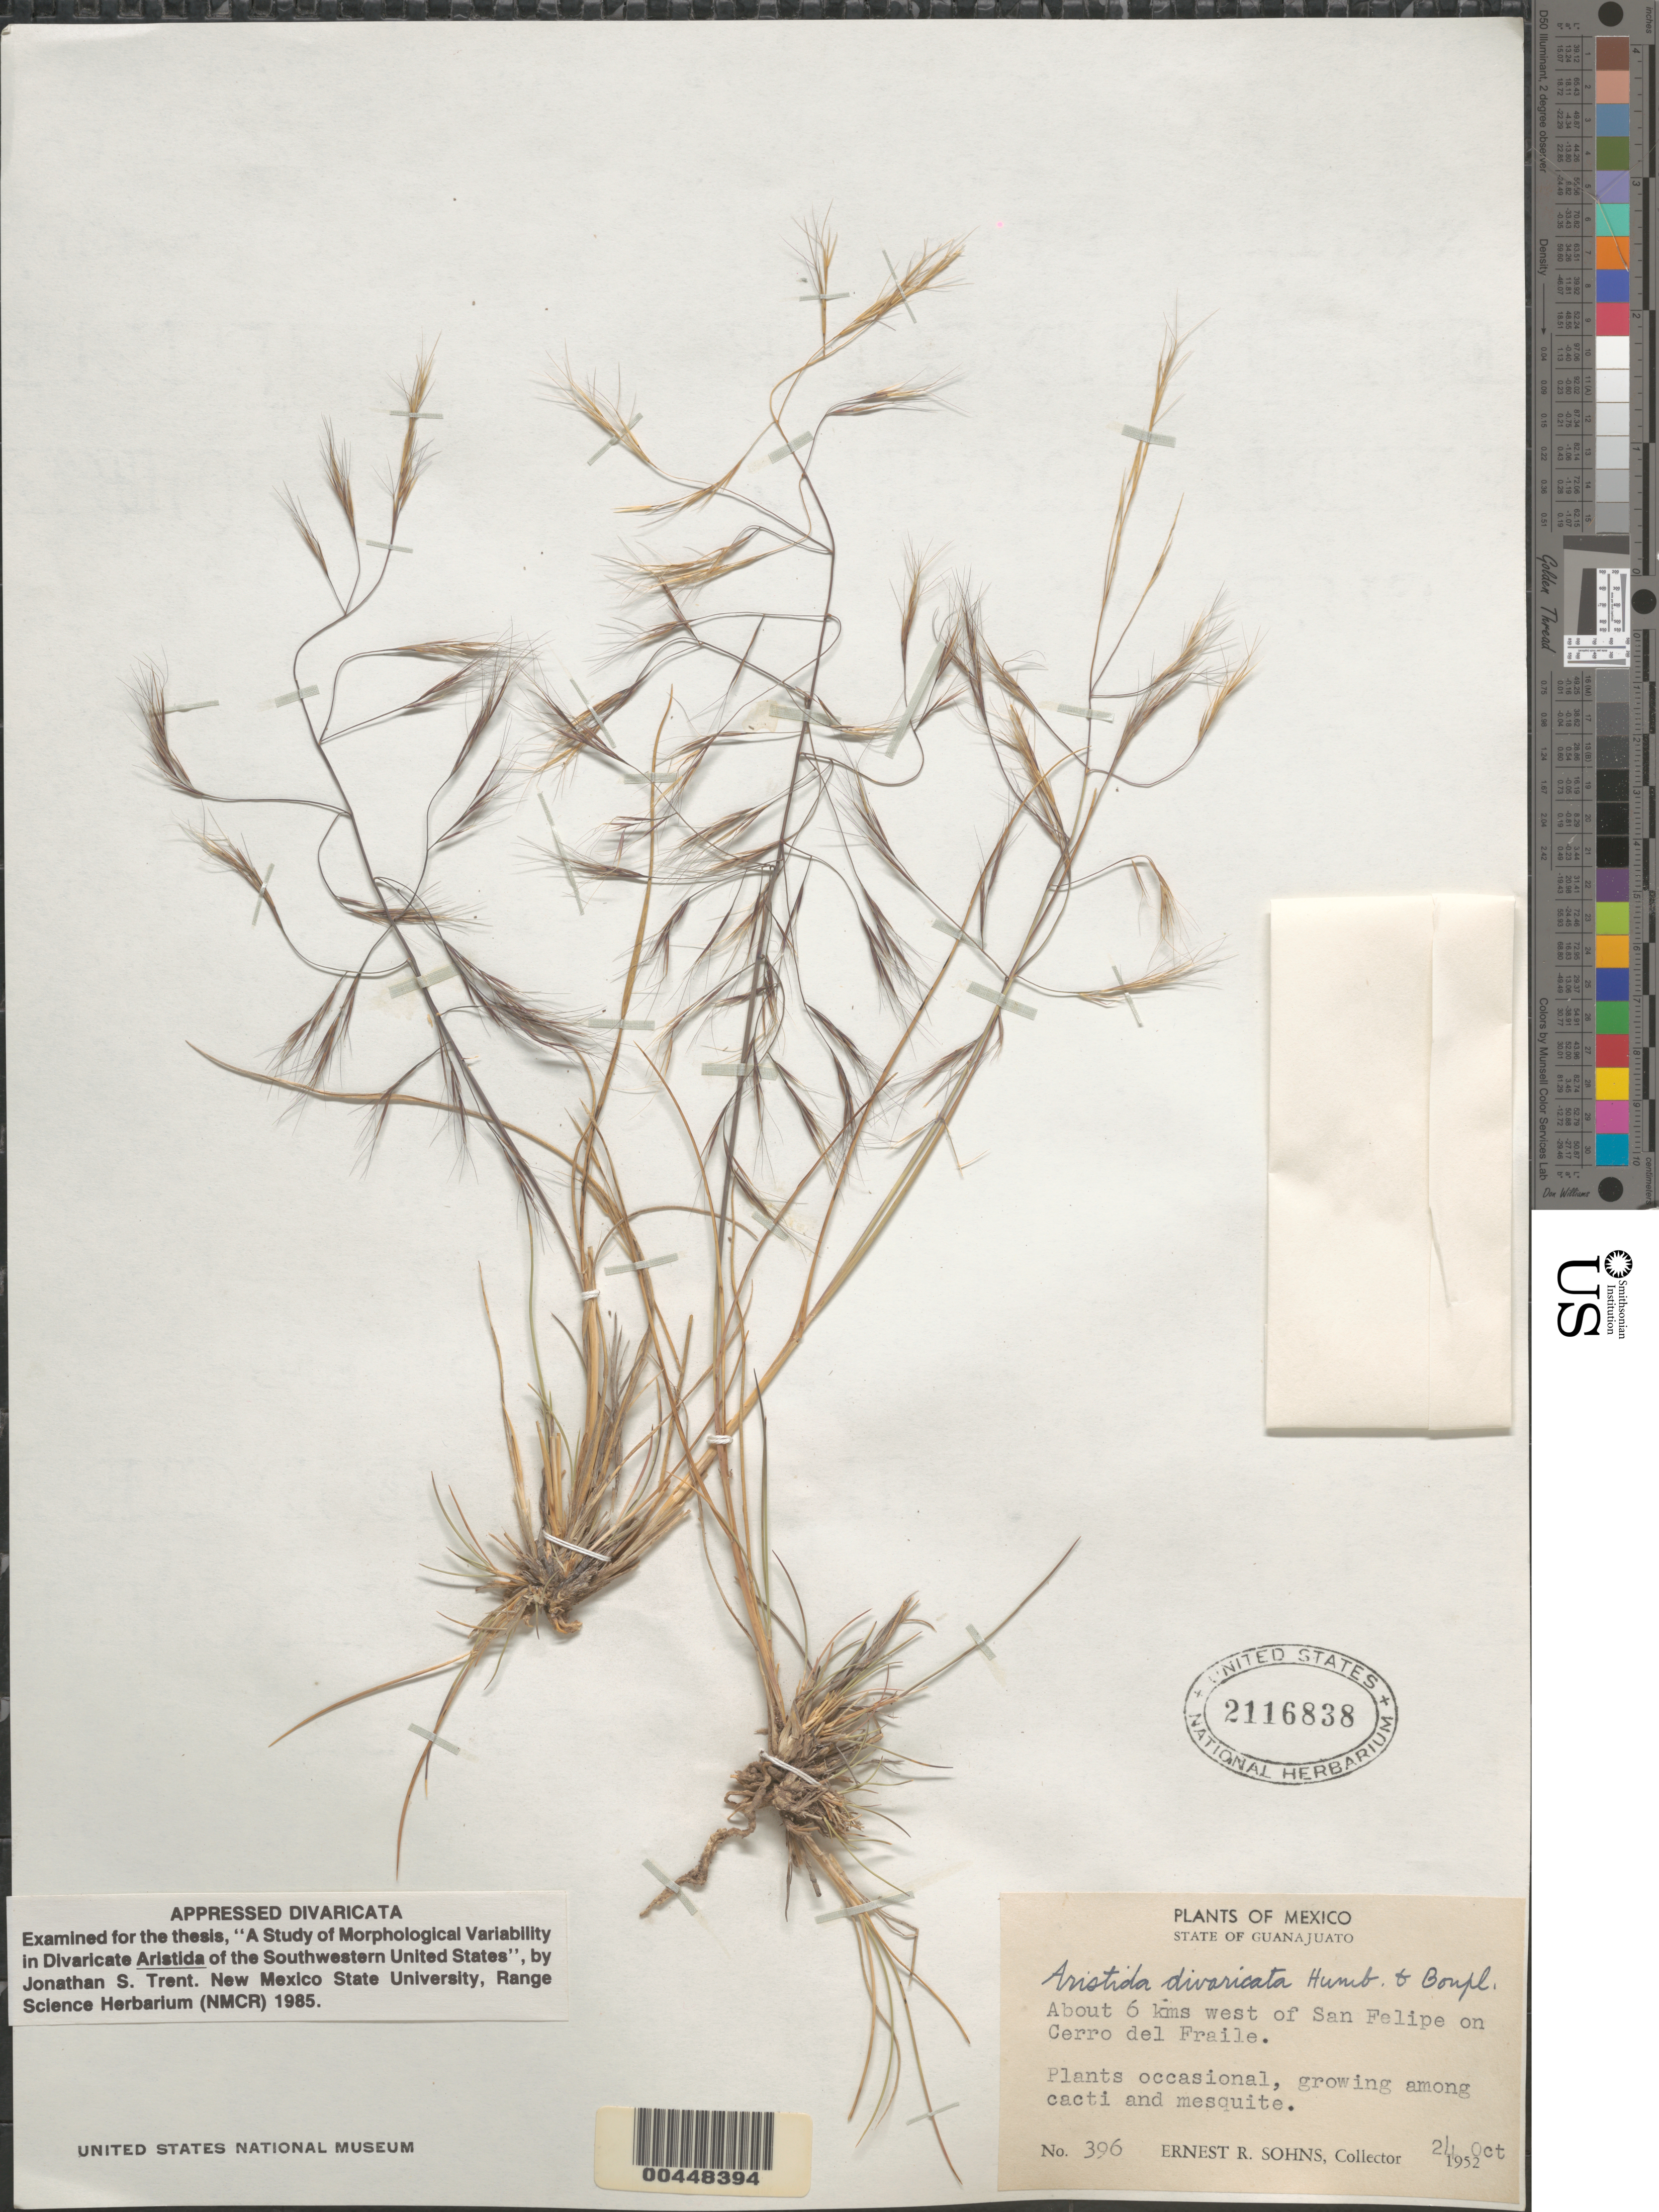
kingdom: Plantae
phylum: Tracheophyta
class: Liliopsida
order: Poales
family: Poaceae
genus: Aristida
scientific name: Aristida divaricata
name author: Humb. & Bonpl. ex Willd.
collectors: E. R. Sohns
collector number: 396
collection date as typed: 24 Oct 1952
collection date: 1952-10-24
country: Mexico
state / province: Guanajuato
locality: About 6 km W of San Felipe on Cerro del Fraile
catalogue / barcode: US 2116838